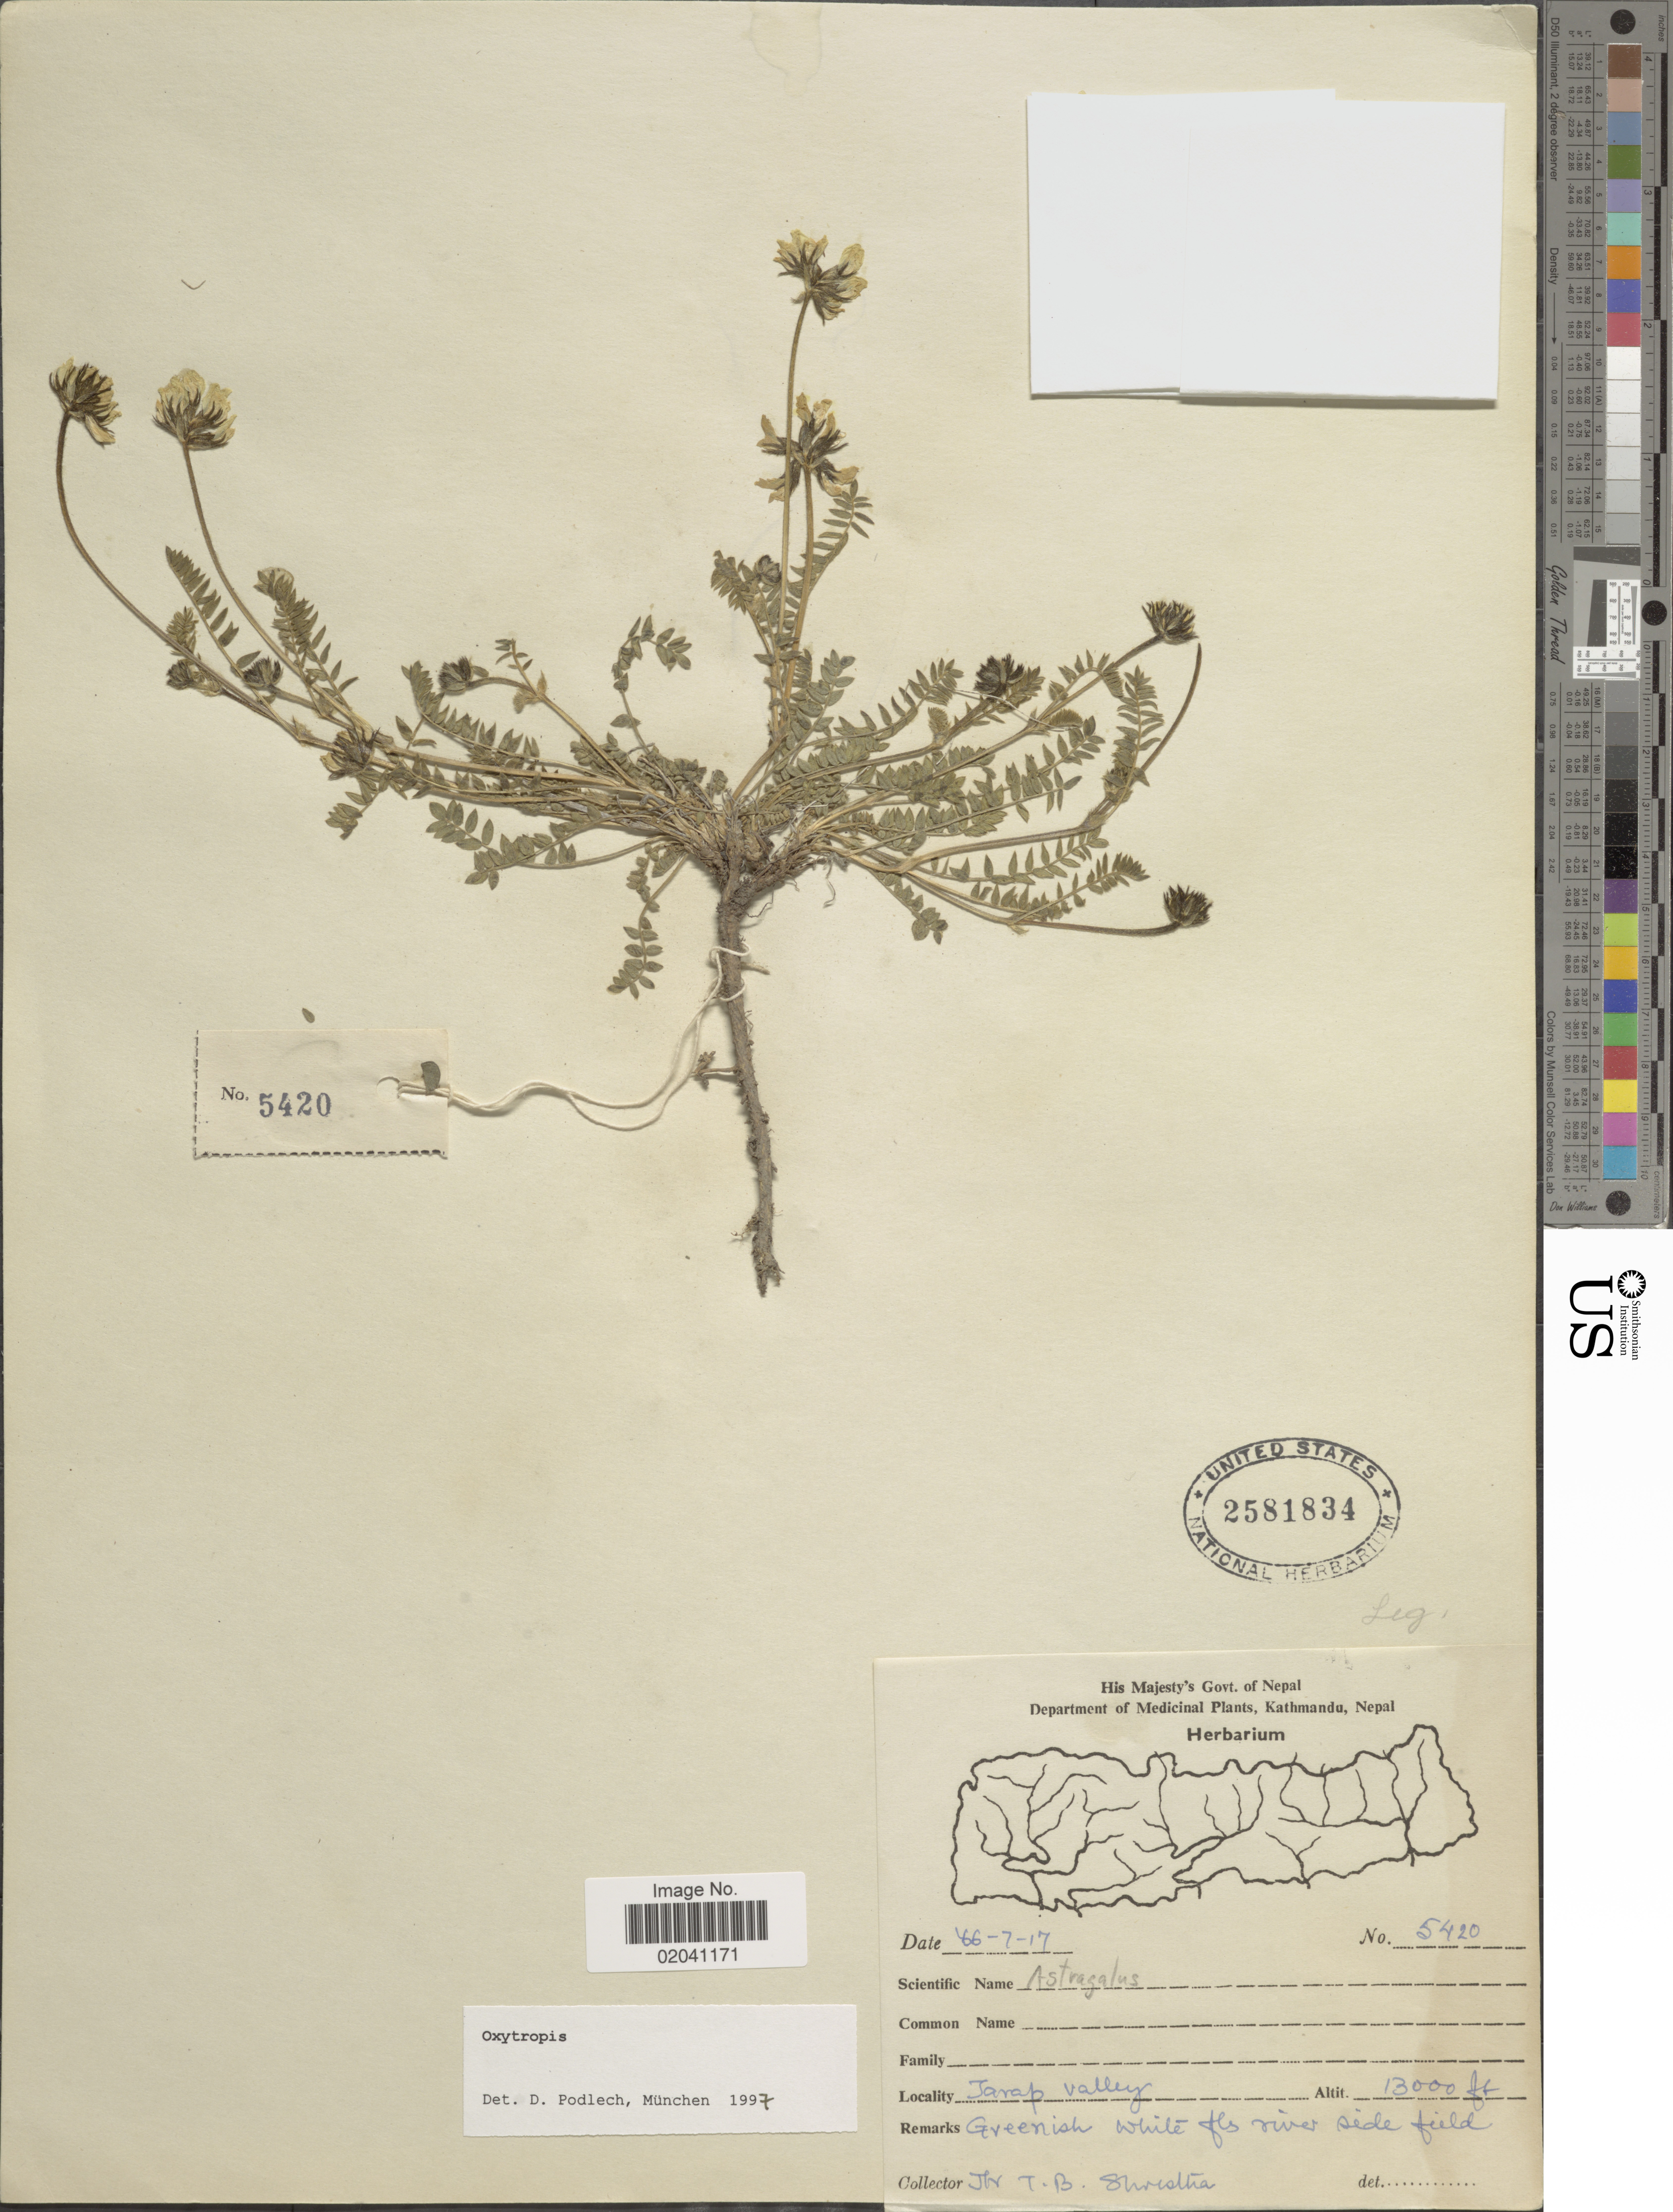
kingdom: Plantae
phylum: Tracheophyta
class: Magnoliopsida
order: Fabales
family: Fabaceae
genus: Oxytropis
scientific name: Oxytropis sp.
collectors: T. B. Shrestha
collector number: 5420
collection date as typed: Transcribed d/m/y: 17/7/66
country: Nepal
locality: Tarap Valley.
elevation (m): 3962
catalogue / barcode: US 2581834